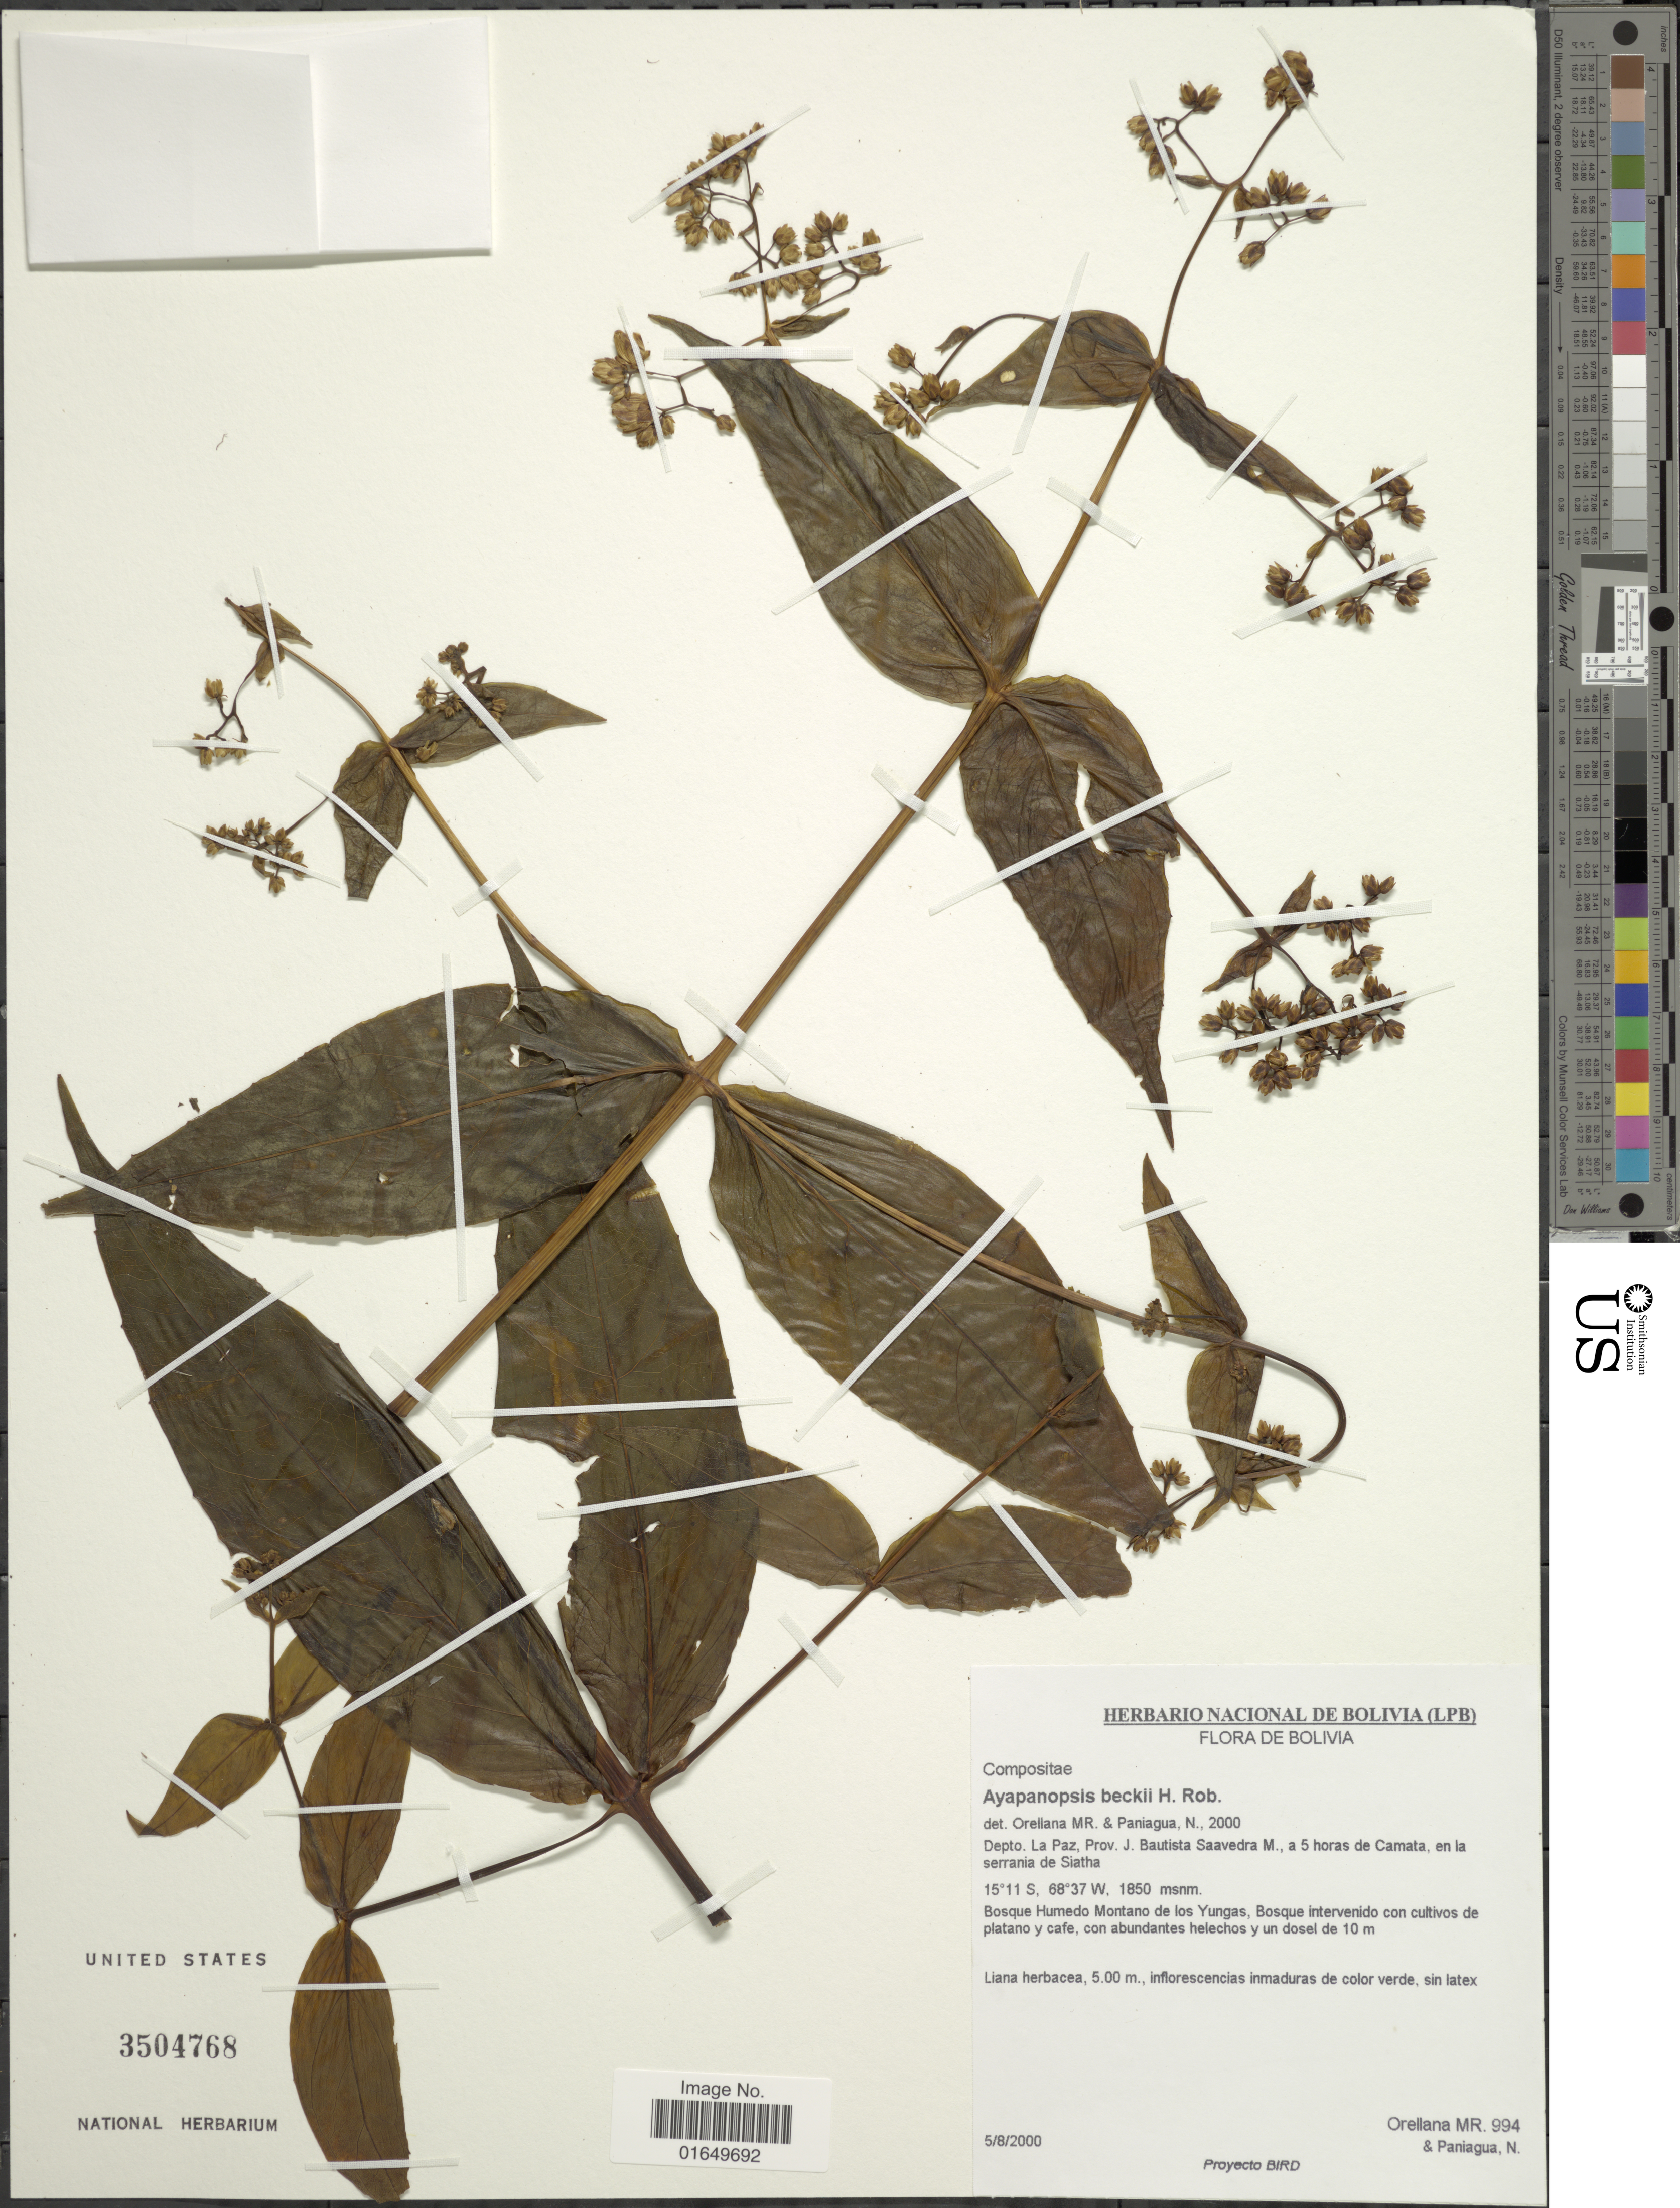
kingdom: Plantae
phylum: Tracheophyta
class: Magnoliopsida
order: Asterales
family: Asteraceae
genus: Ayapanopsis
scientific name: Ayapanopsis beckii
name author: H. Rob.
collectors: M. Orellana & N. Paniagua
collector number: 994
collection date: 2000-08-05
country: Bolivia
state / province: La Paz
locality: Prov. J. Bautista Saavedra M., a 5 horas de Camata, en la serrania de Siatha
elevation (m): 1850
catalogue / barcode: US 3504768